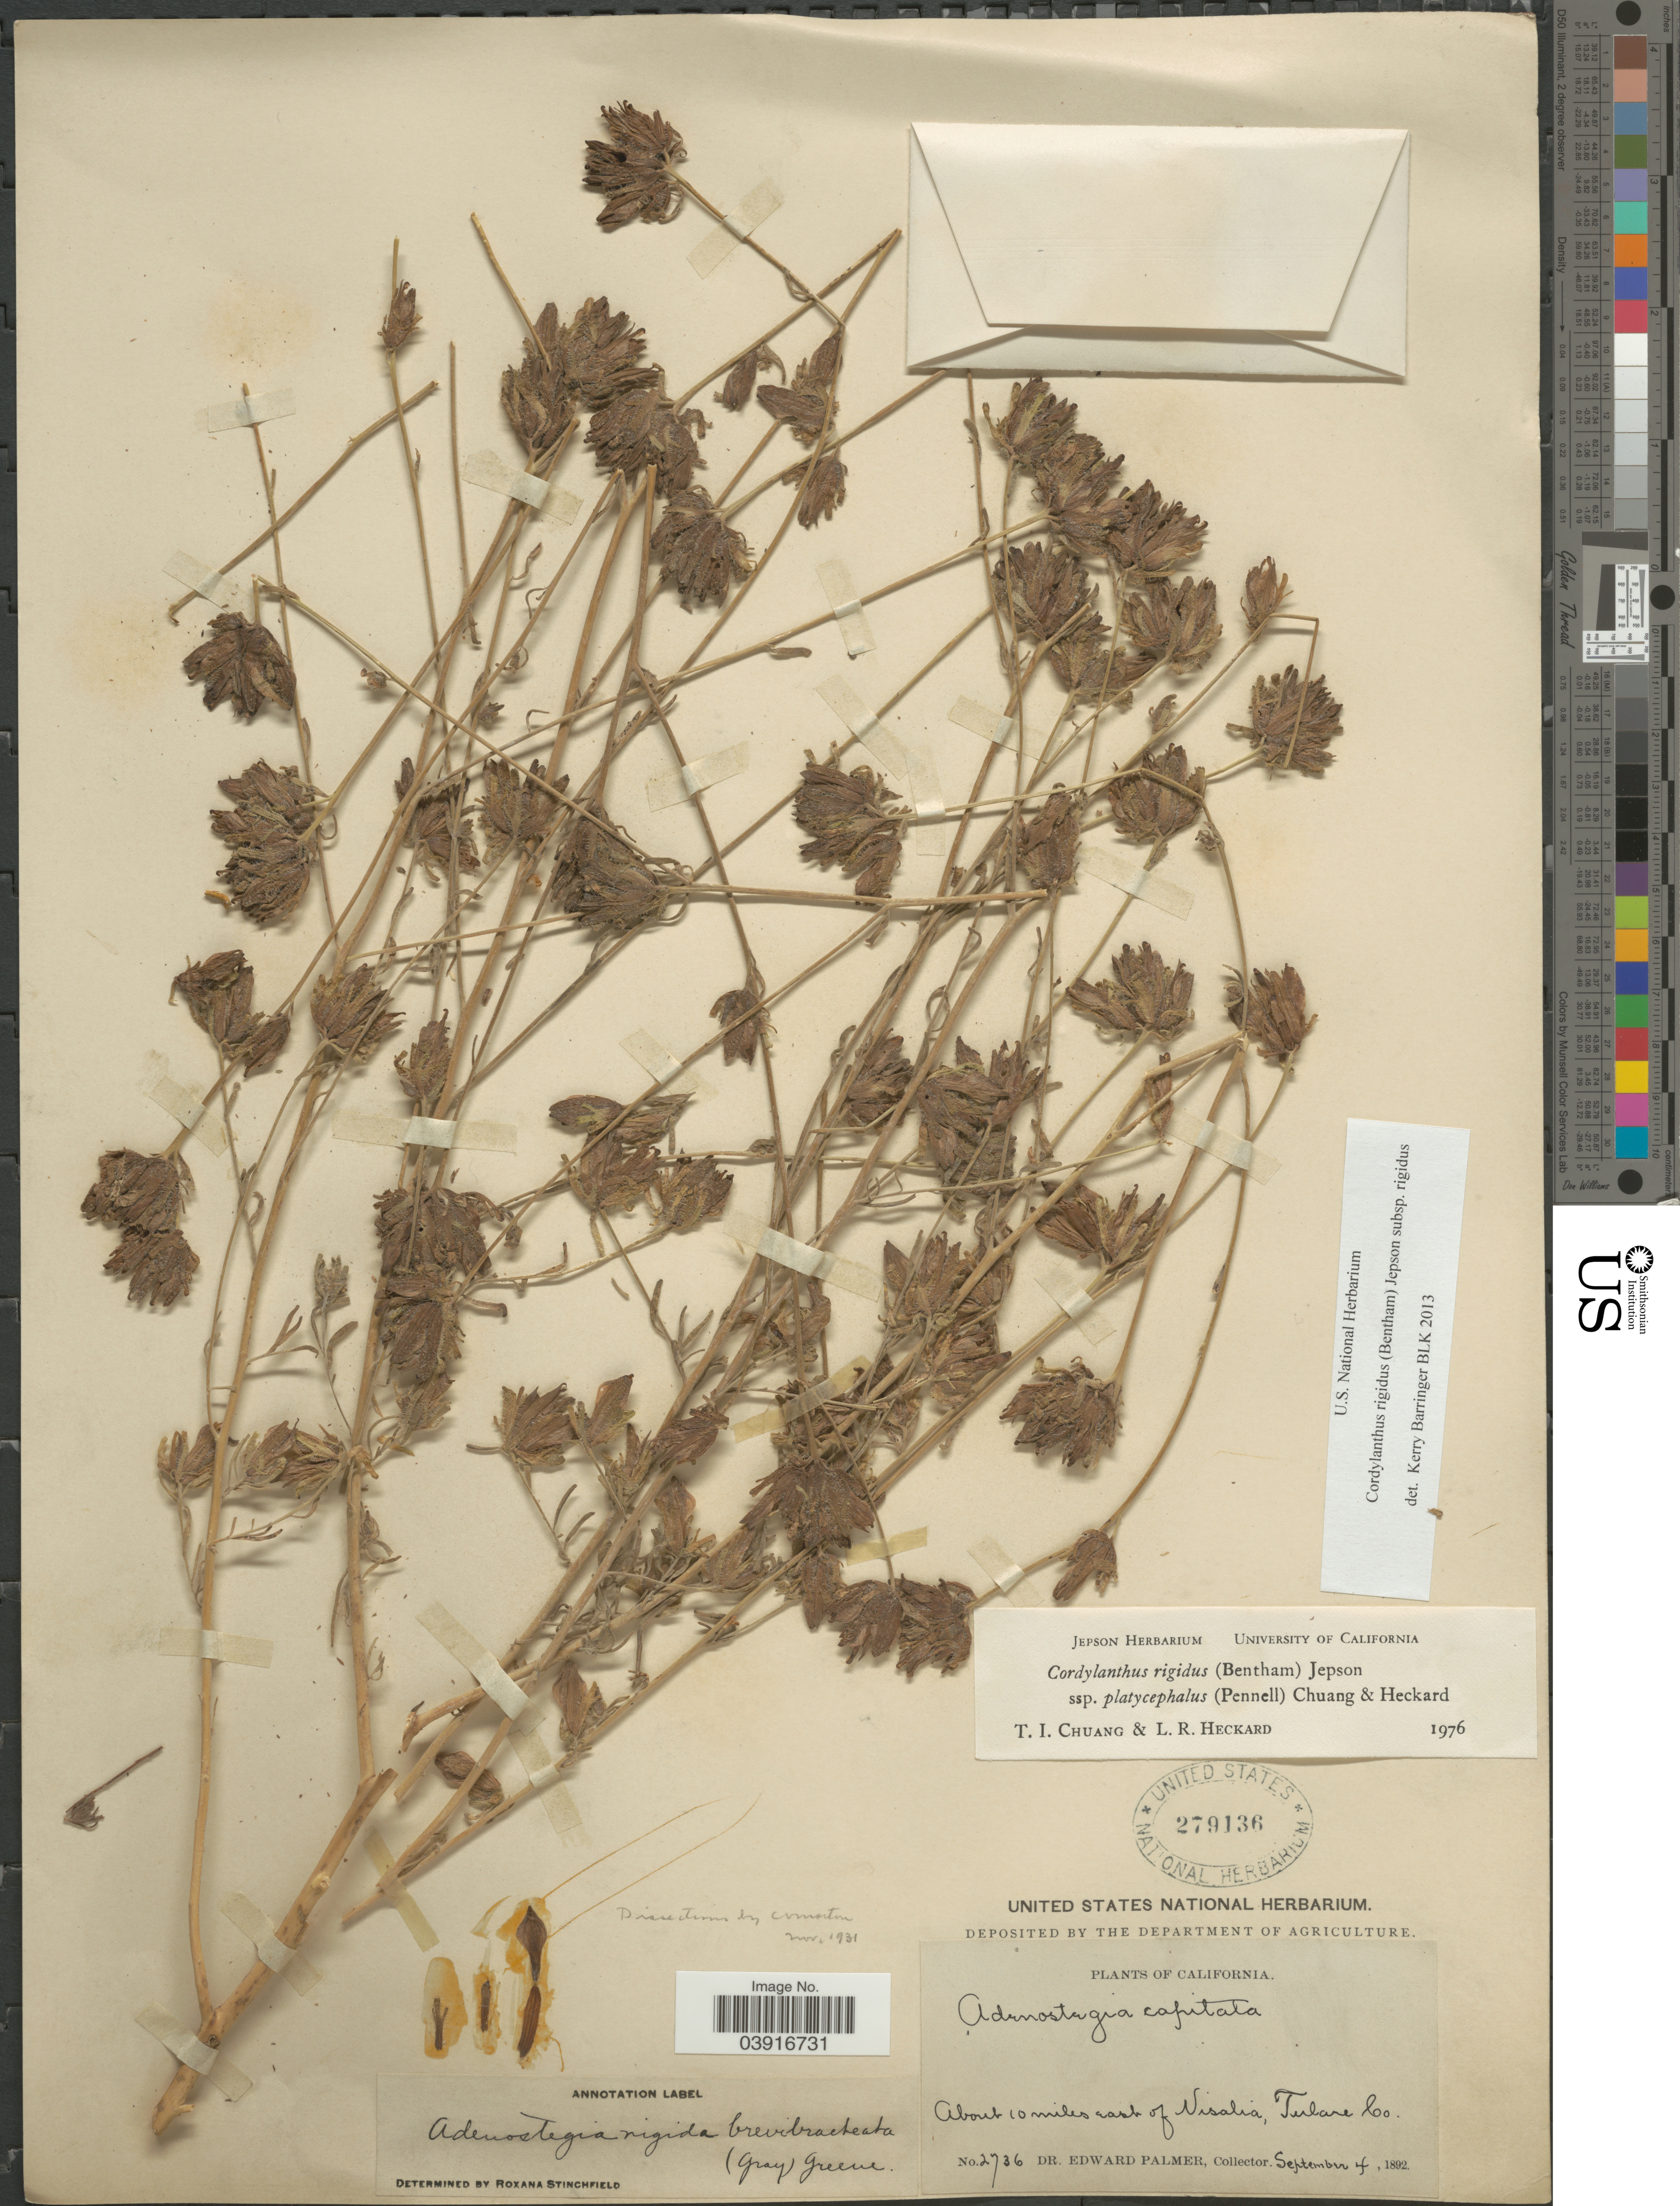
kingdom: Plantae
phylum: Tracheophyta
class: Magnoliopsida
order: Lamiales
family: Orobanchaceae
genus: Cordylanthus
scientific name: Cordylanthus rigidus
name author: (Benth.) Jeps.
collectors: E. Palmer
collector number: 2736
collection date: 1892-09-04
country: United States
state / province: California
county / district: Tulare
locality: About 10 miles East of Visalia, Tulare Co.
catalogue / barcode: US 279136